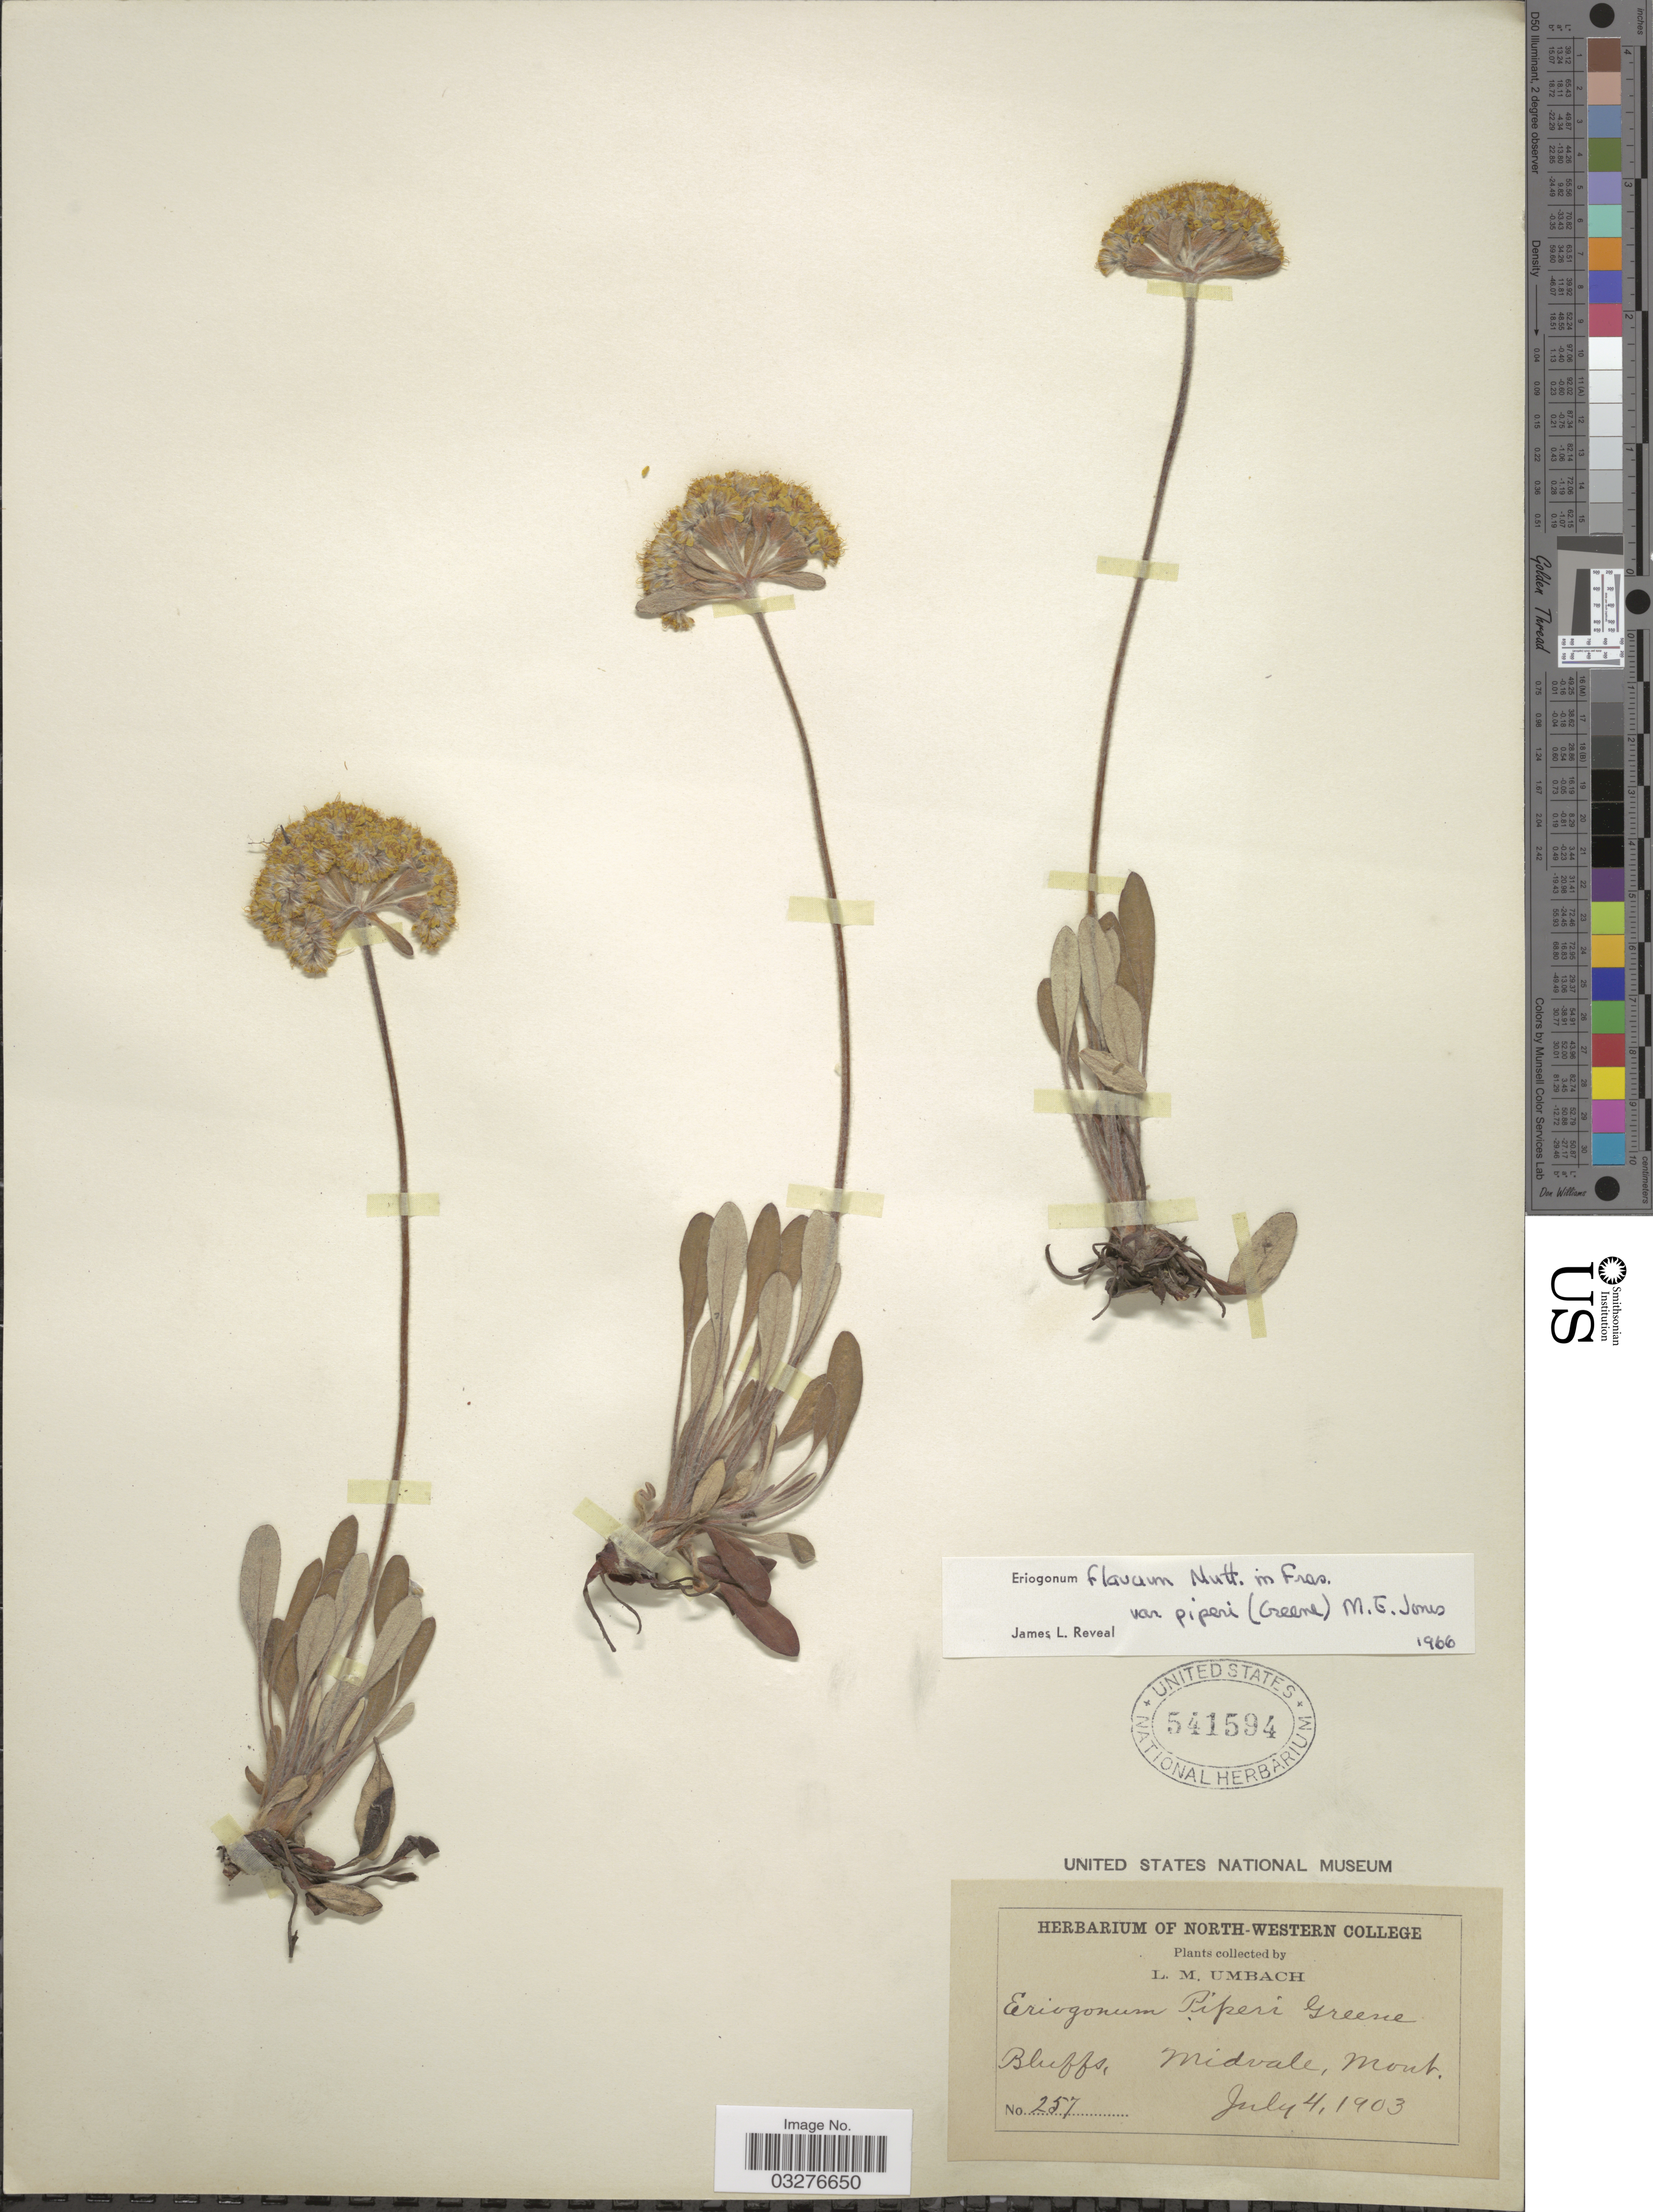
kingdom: Plantae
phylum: Tracheophyta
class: Magnoliopsida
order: Caryophyllales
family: Polygonaceae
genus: Eriogonum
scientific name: Eriogonum flavum var. piperi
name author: M.E. Jones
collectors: L. M. Umbach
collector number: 257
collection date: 1903-07-04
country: United States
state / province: Montana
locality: Bluffs, Midvale.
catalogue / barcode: US 541594